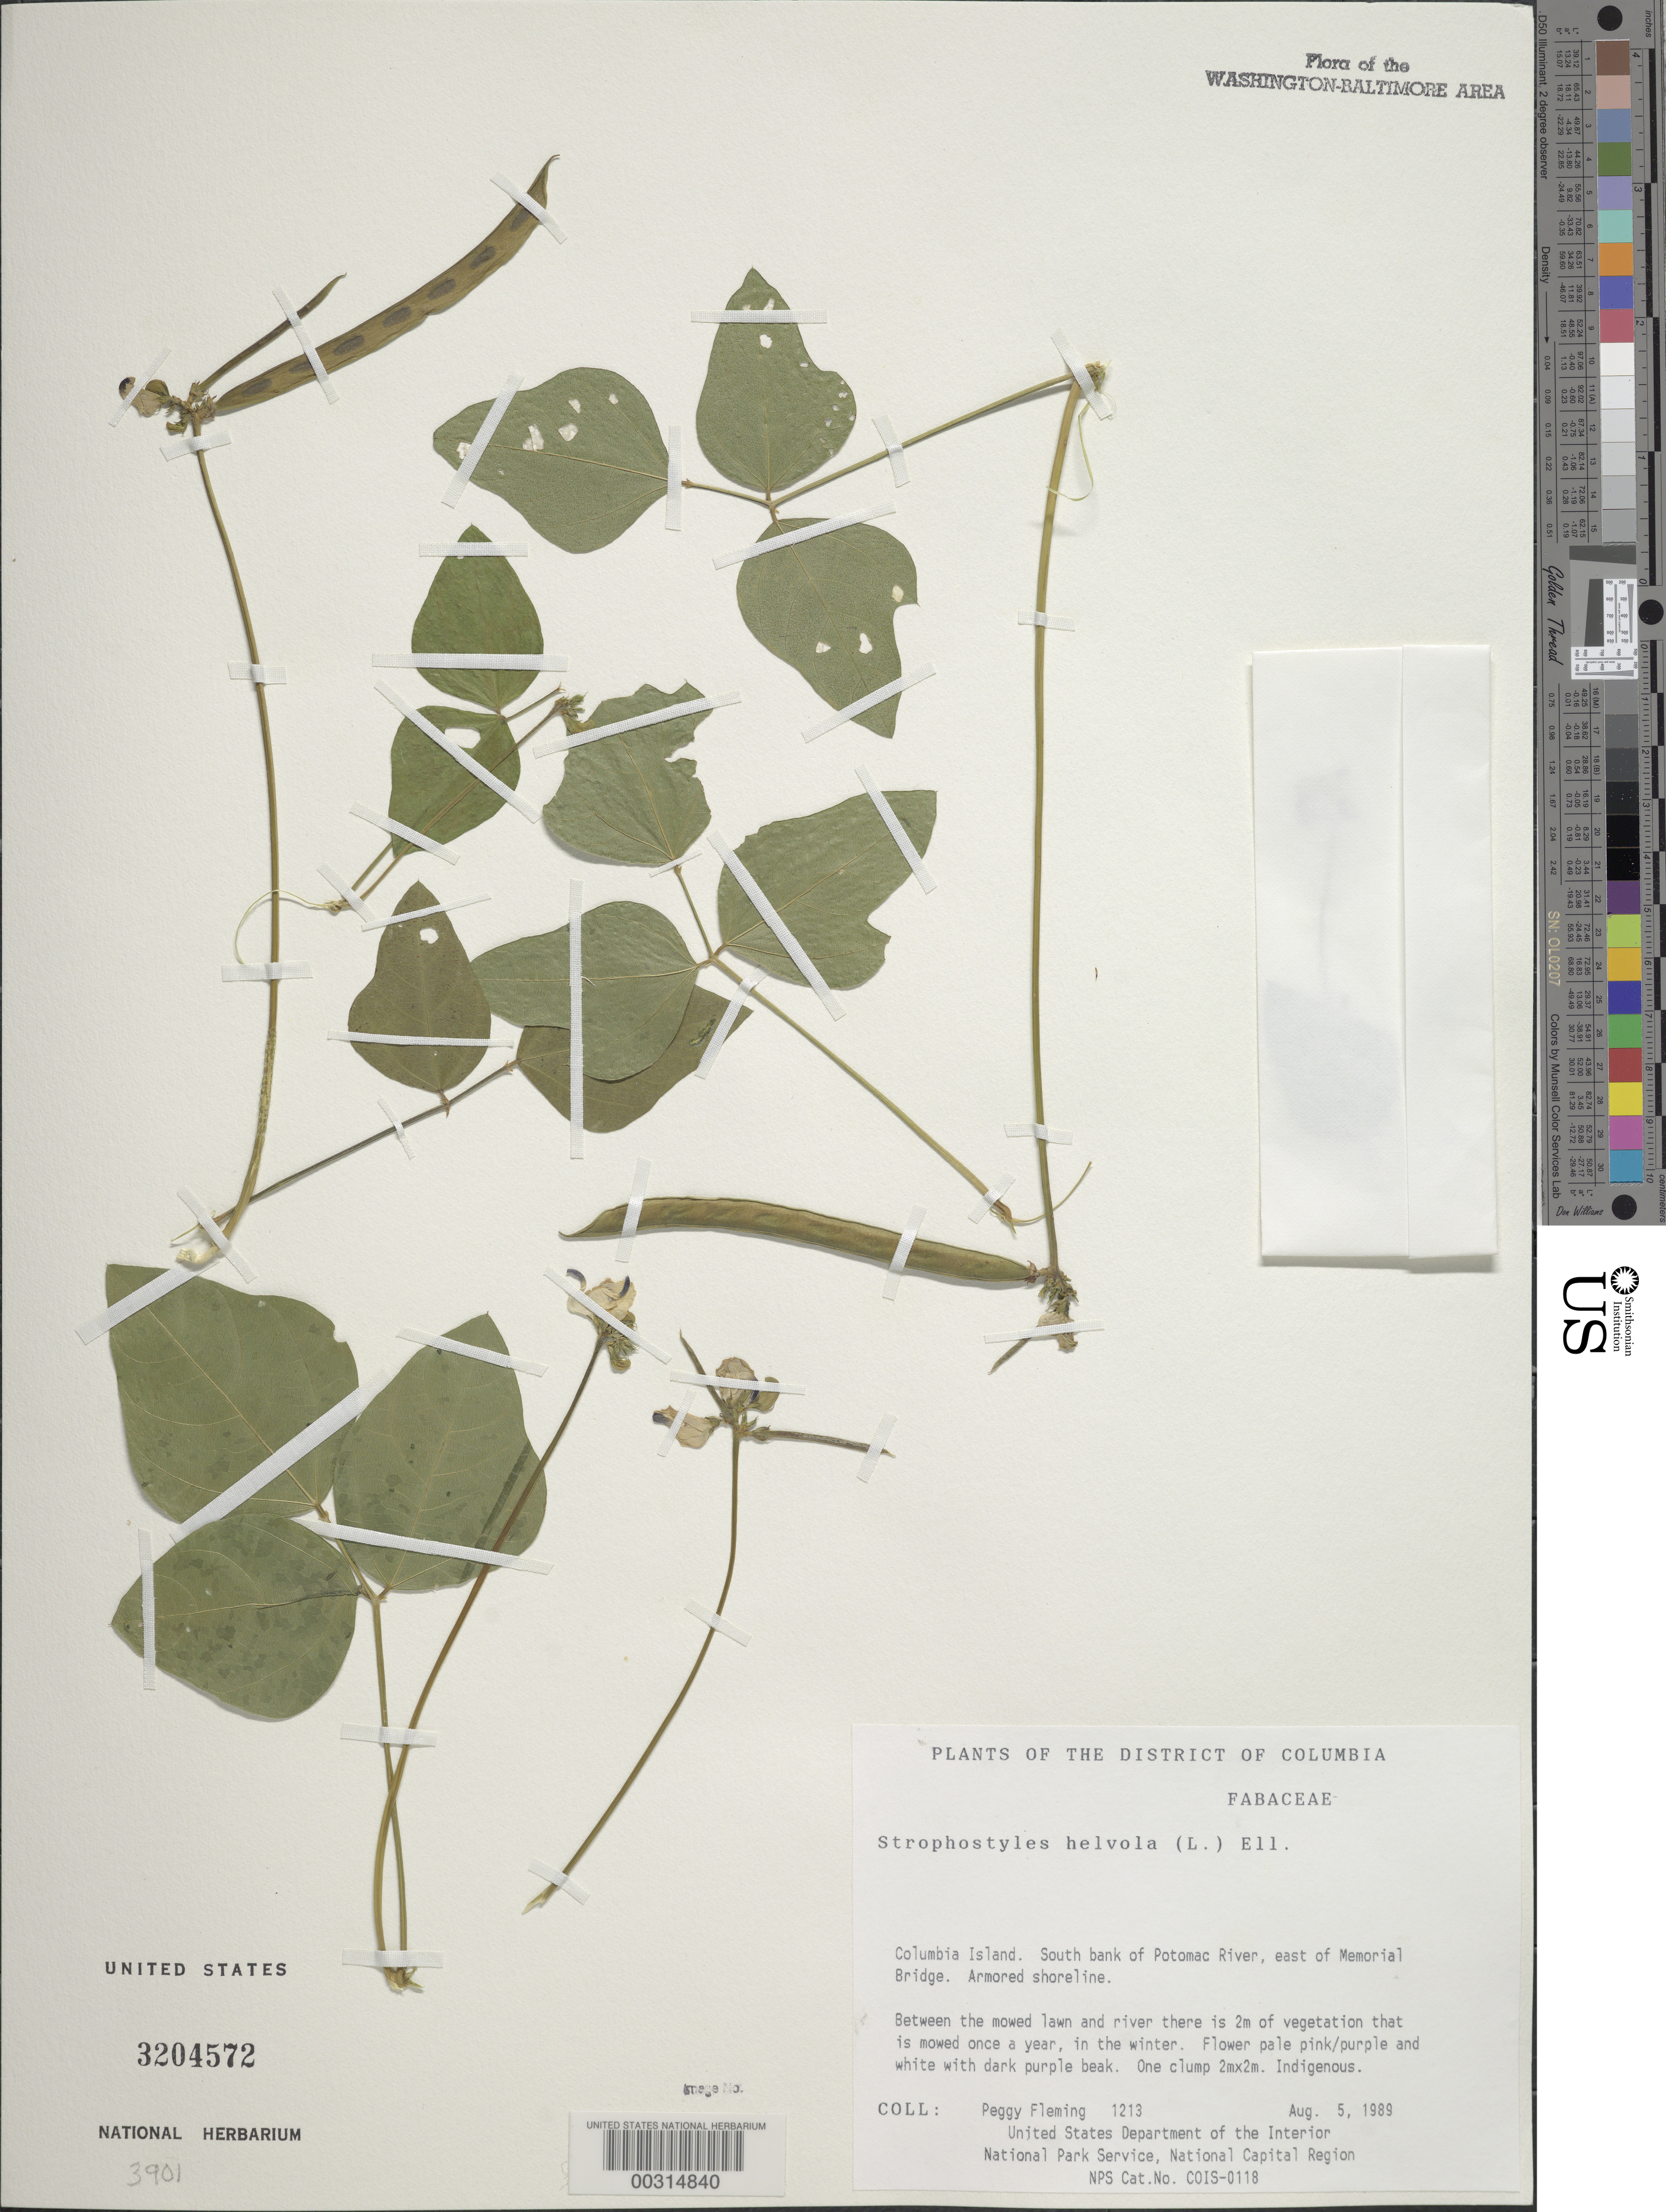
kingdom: Plantae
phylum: Tracheophyta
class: Magnoliopsida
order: Fabales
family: Fabaceae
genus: Strophostyles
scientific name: Strophostyles helvola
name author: (L.) Elliott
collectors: P. Fleming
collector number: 1213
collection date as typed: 05 Aug 1989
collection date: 1989-08-05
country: United States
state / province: District of Columbia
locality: Columbia Island, S bank of Potomac River, E of Memorial Bridge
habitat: Between mowed lawn and river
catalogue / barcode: US 3204572